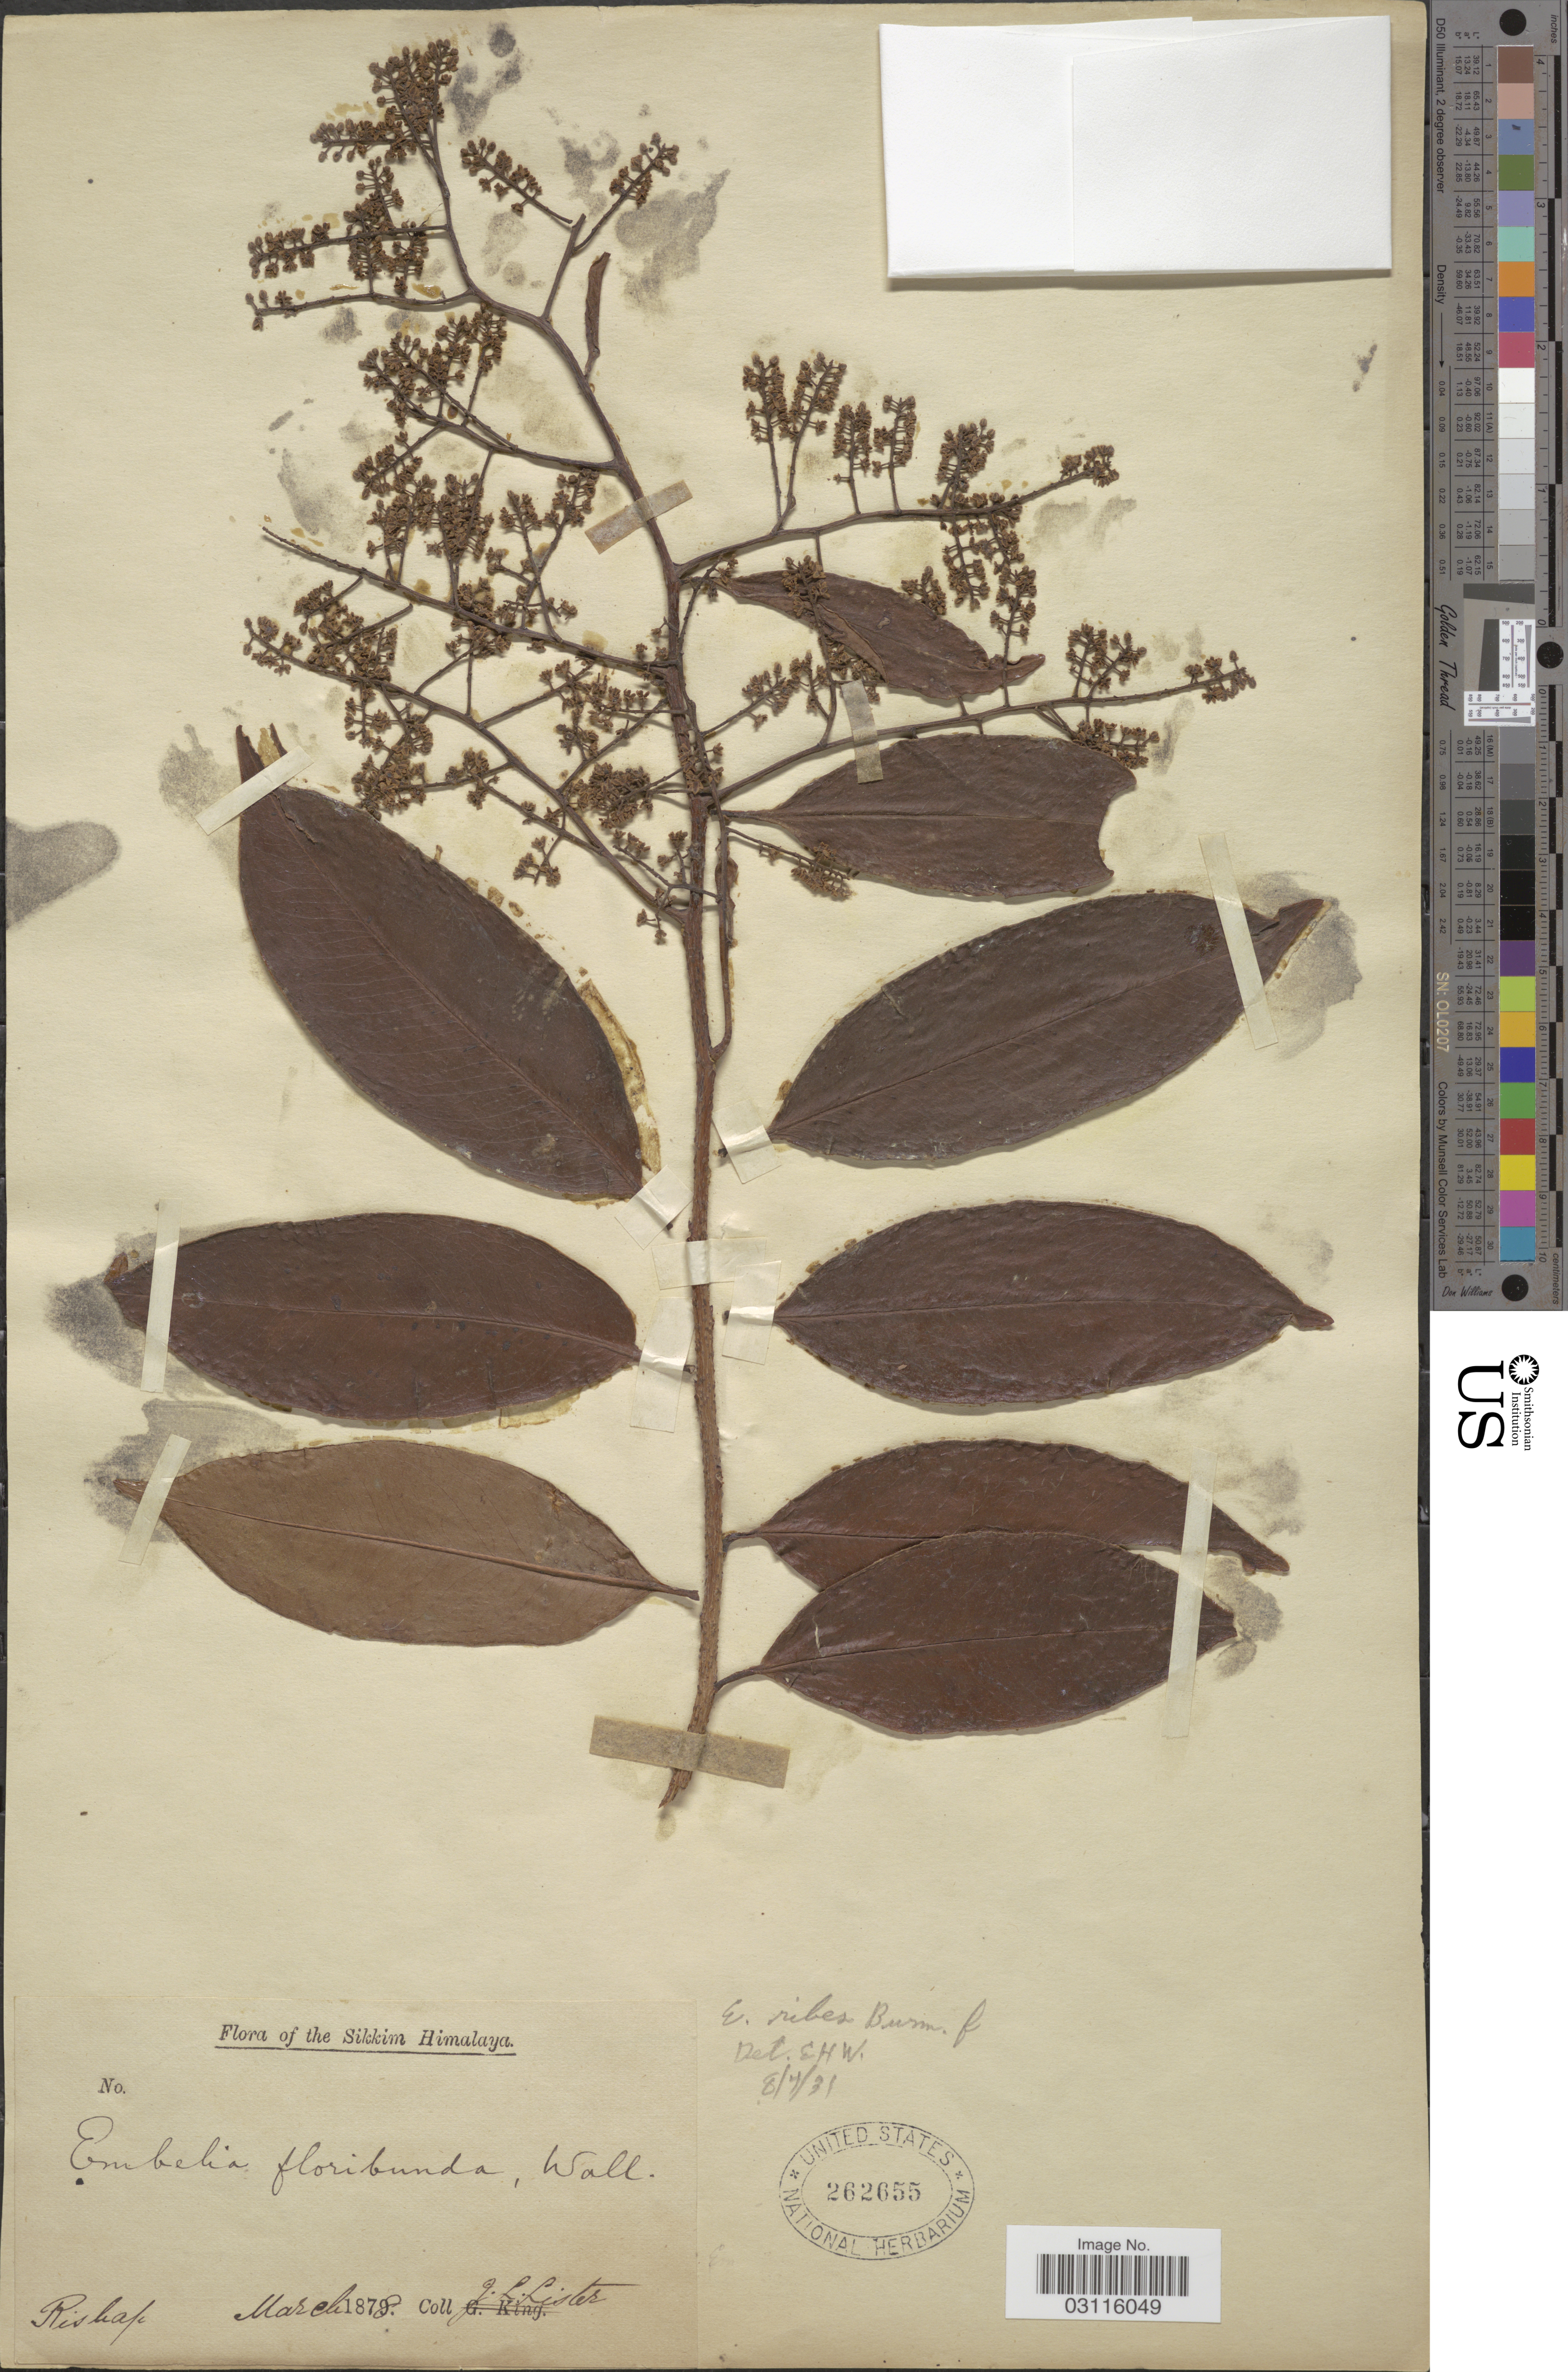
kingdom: Plantae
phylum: Tracheophyta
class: Magnoliopsida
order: Ericales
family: Primulaceae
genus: Embelia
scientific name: Embelia ribes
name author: Burm. f.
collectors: J. Lister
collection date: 1878-03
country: India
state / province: Sikkim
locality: Sikkim Himalaya. Rishap.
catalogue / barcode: US 262655